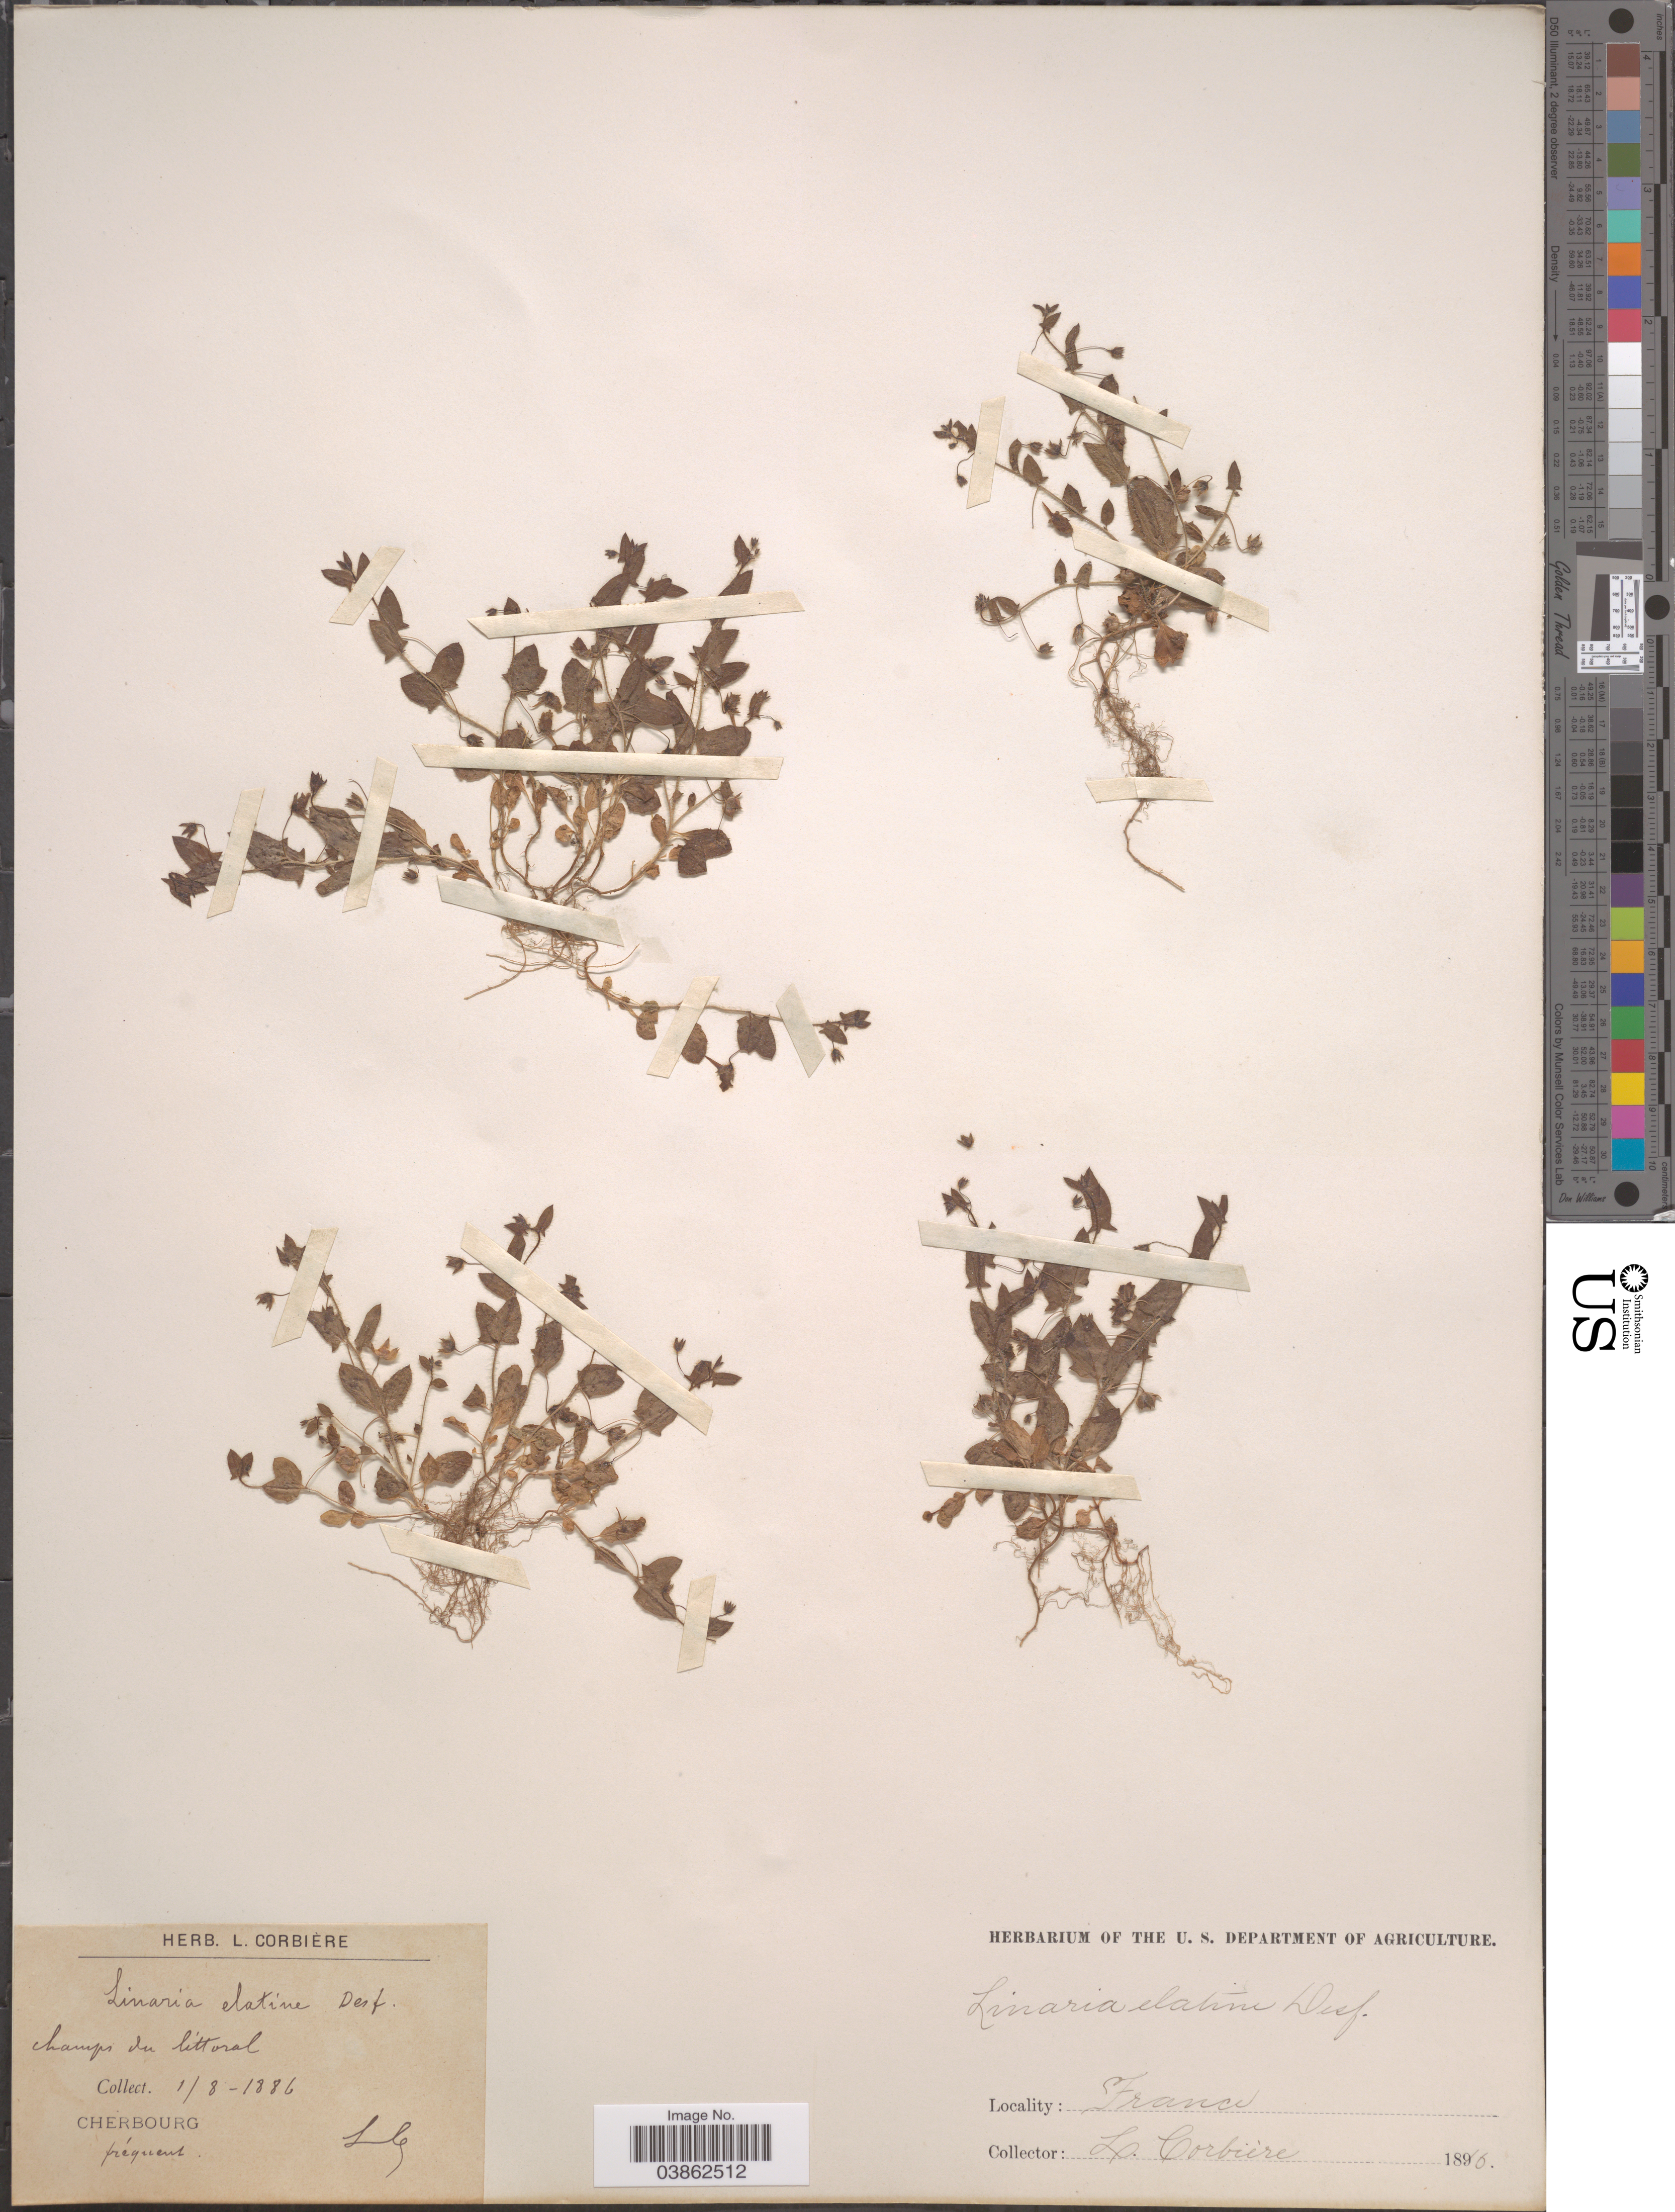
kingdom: Plantae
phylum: Tracheophyta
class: Magnoliopsida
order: Lamiales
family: Plantaginaceae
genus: Elatinoides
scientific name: Elatinoides elatine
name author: (L.) Wettst.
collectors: L. Corbière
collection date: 1886-08-01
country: France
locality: Champs du littoral. Cherbourg.